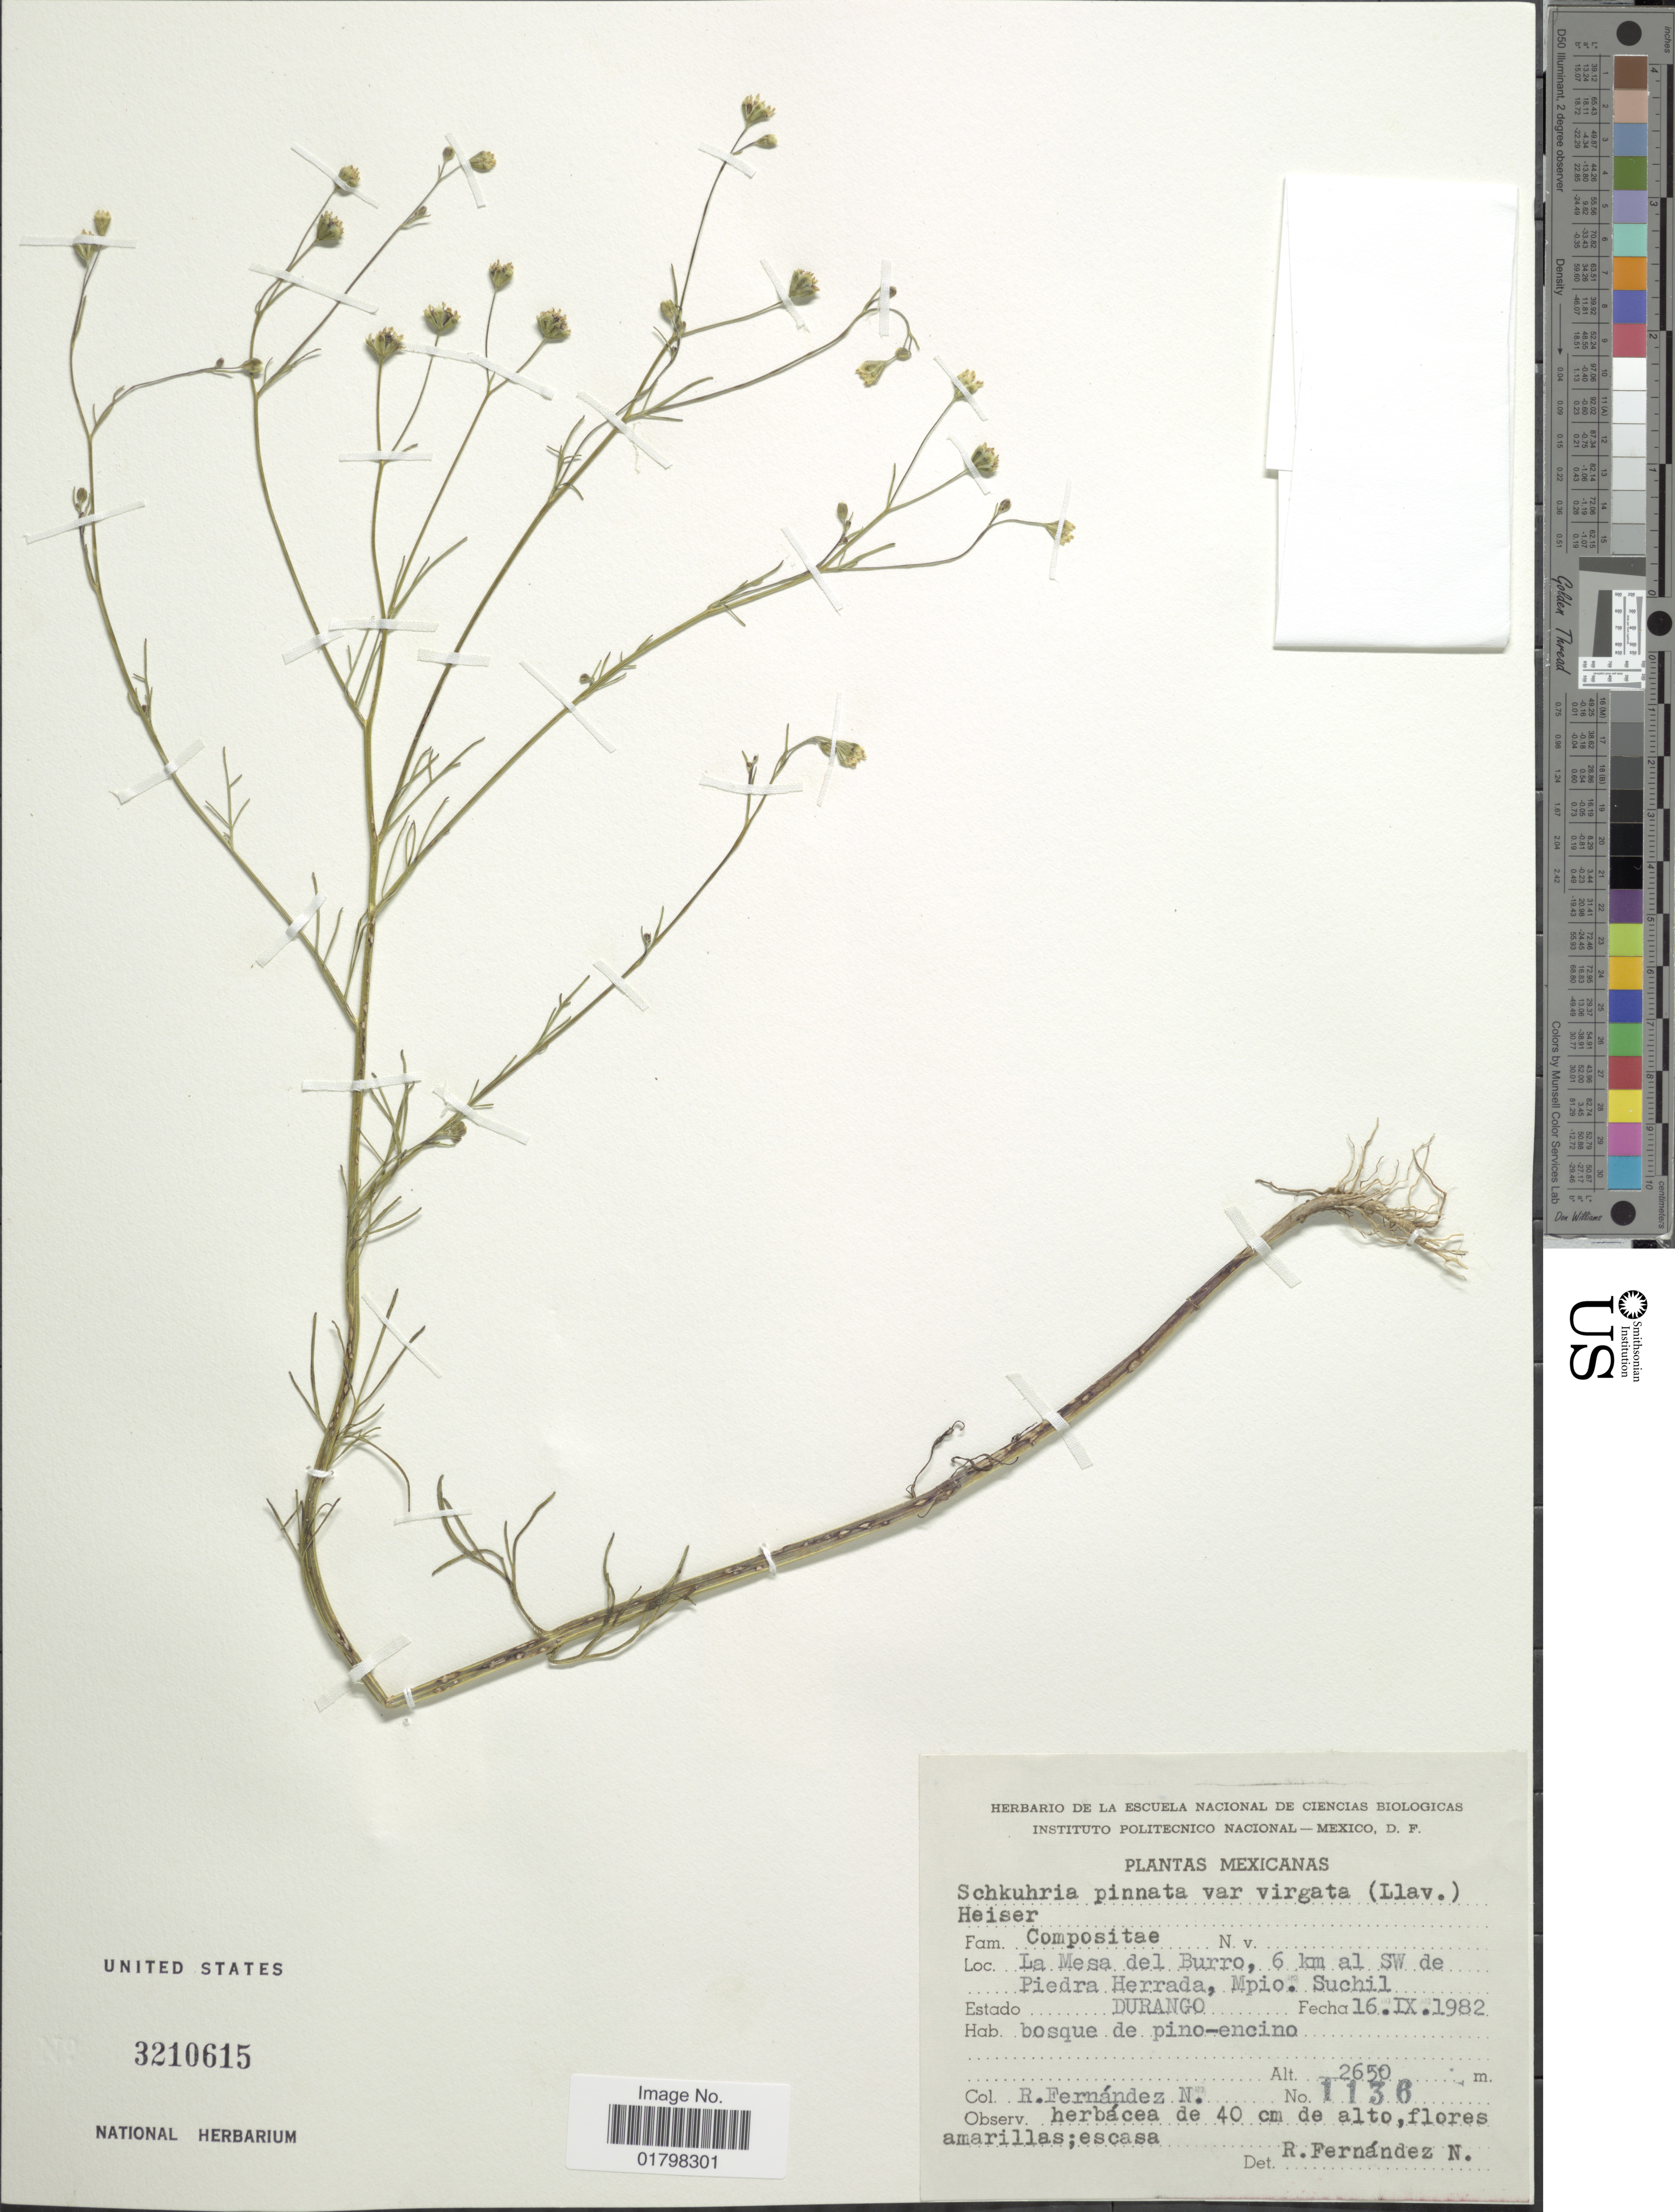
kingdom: Plantae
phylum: Tracheophyta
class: Magnoliopsida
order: Asterales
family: Asteraceae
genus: Schkuhria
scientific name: Schkuhria pinnata var. virgata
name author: (La Llave ex La Llave) Heiser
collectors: R. Fernández Nava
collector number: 1136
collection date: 1982-09-16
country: Mexico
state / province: Durango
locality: La Mesa del Burro, 6 km al SW de Piedra Herrada, Mpio. Suchil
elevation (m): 2650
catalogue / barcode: US 3210615